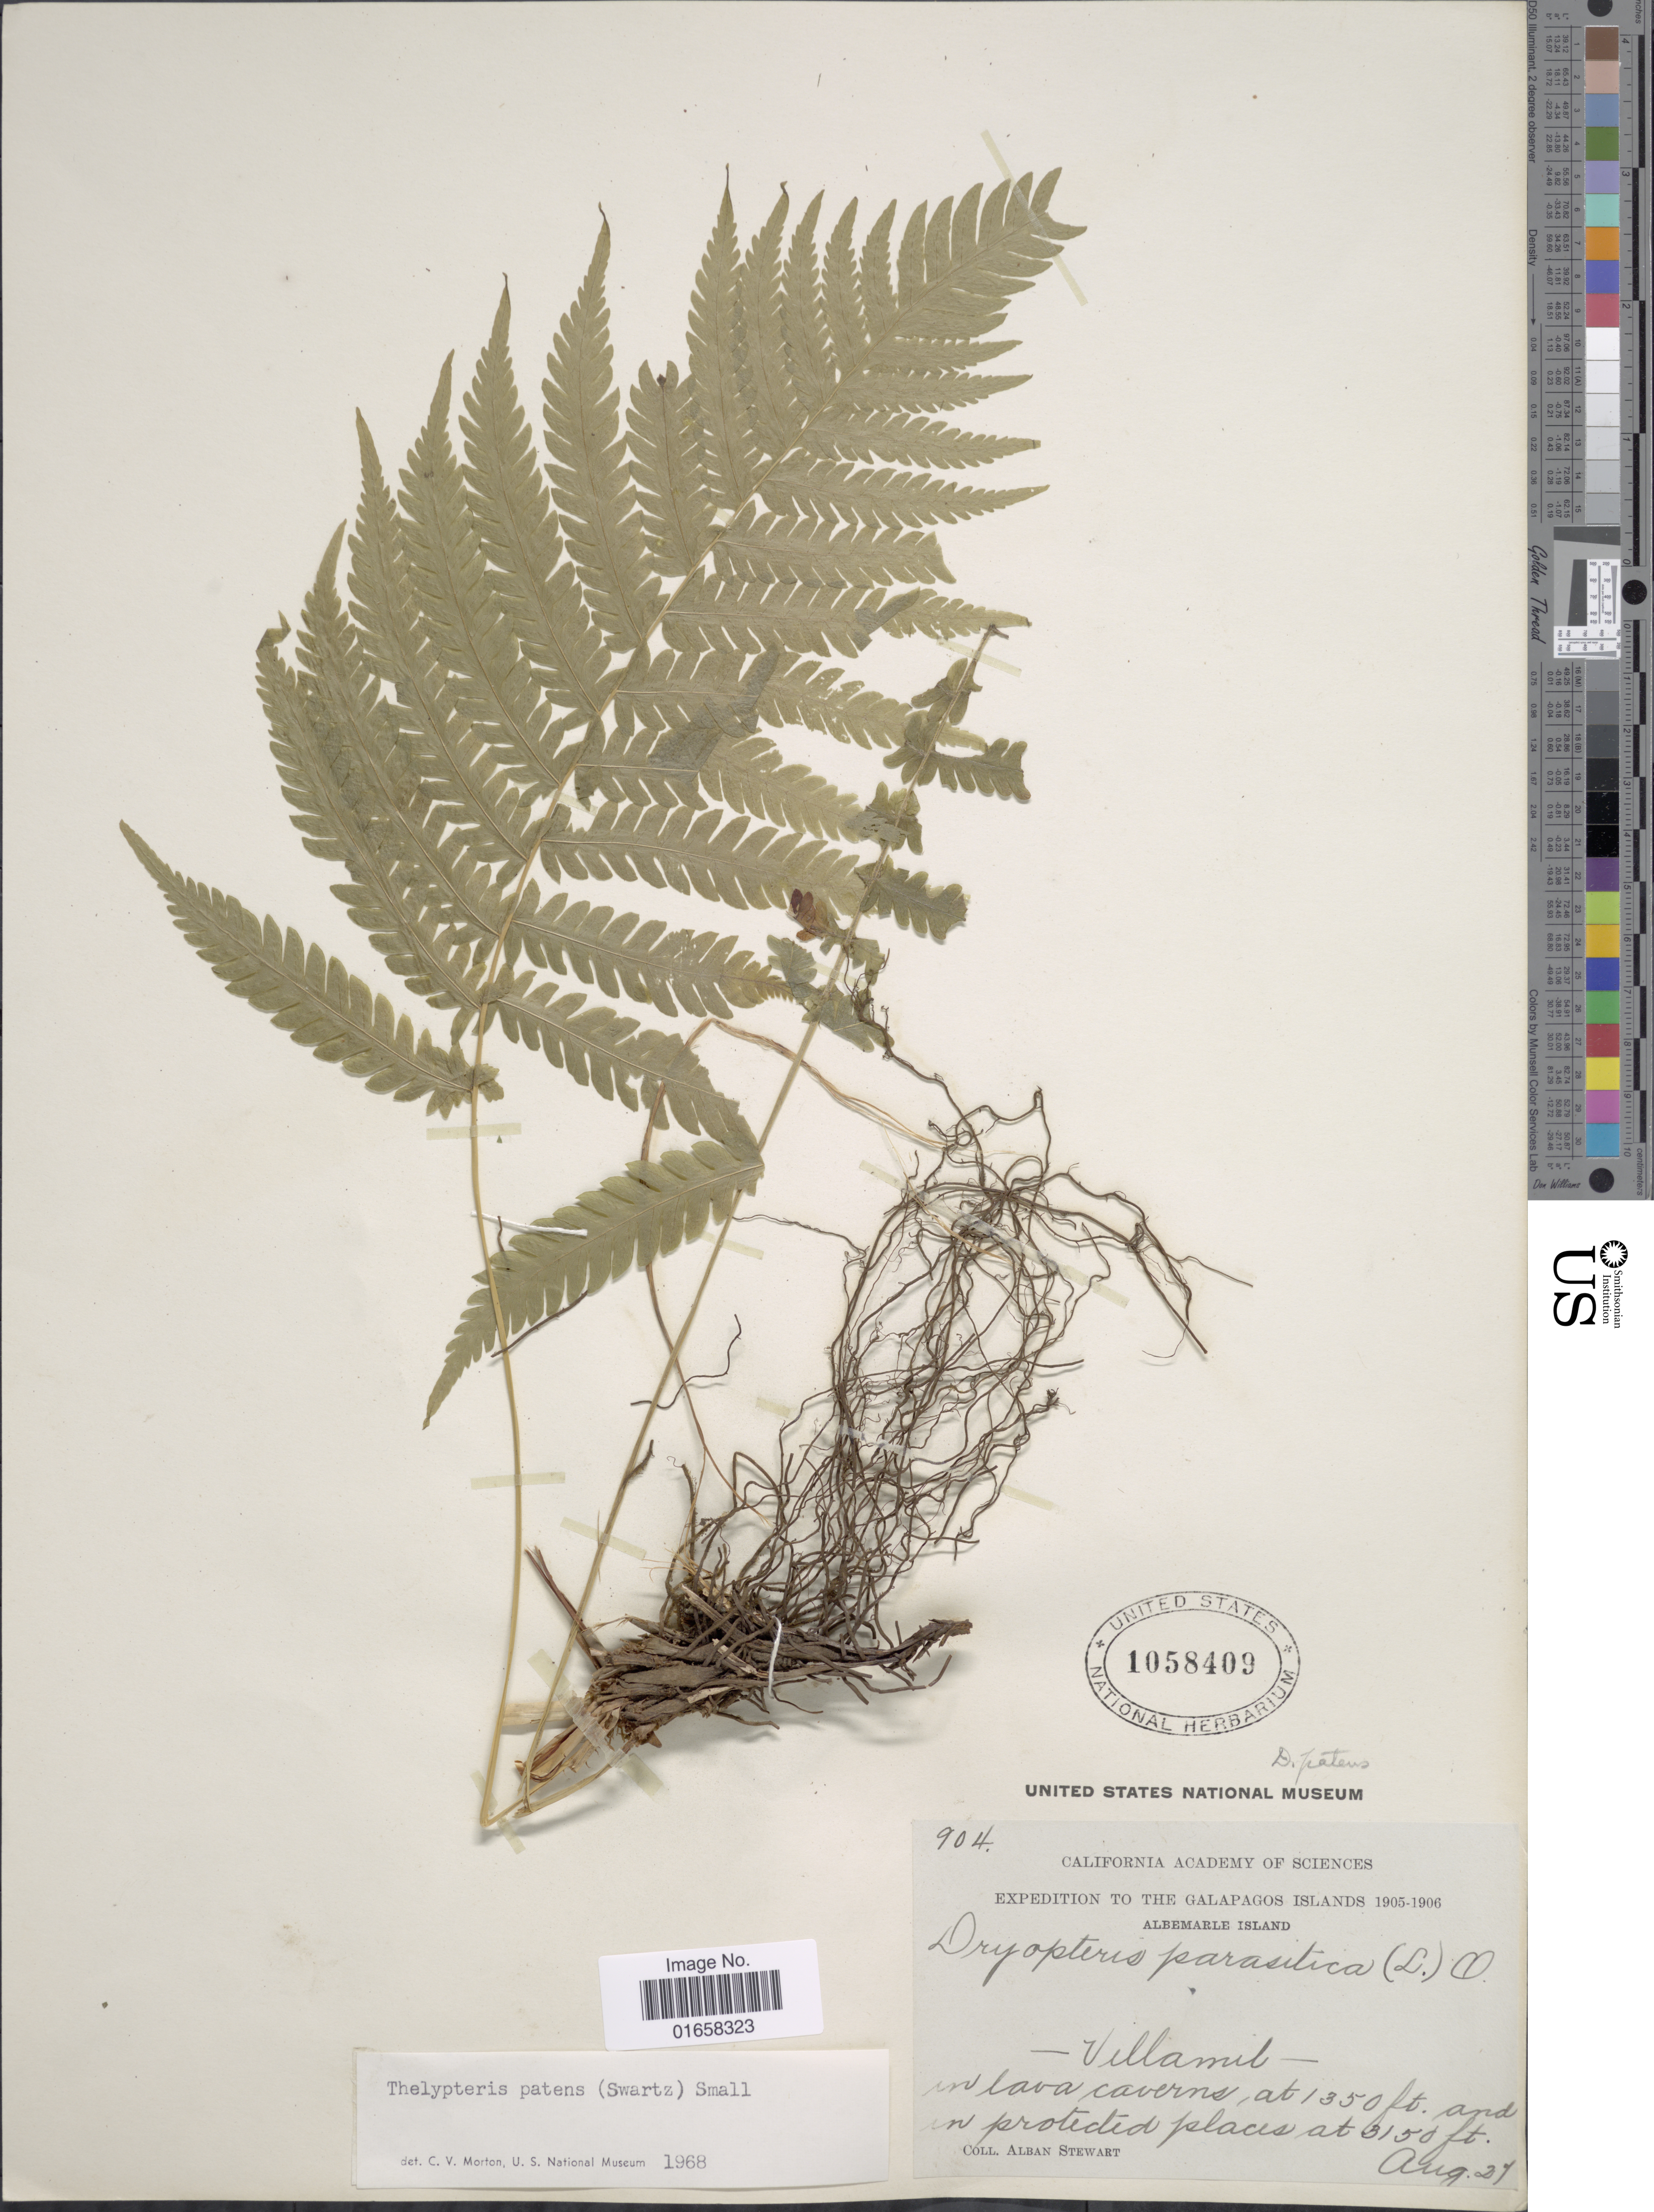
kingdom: Plantae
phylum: Tracheophyta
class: Polypodiopsida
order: Polypodiales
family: Thelypteridaceae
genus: Christella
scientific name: Christella patens var. patens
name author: (Sw.) Holttum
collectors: A. Stewart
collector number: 904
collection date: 1905-08-27/1906-08-27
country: Ecuador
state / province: Colón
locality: Galapagos Islands. Albemarle Island. Villamil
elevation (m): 411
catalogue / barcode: US 1058409